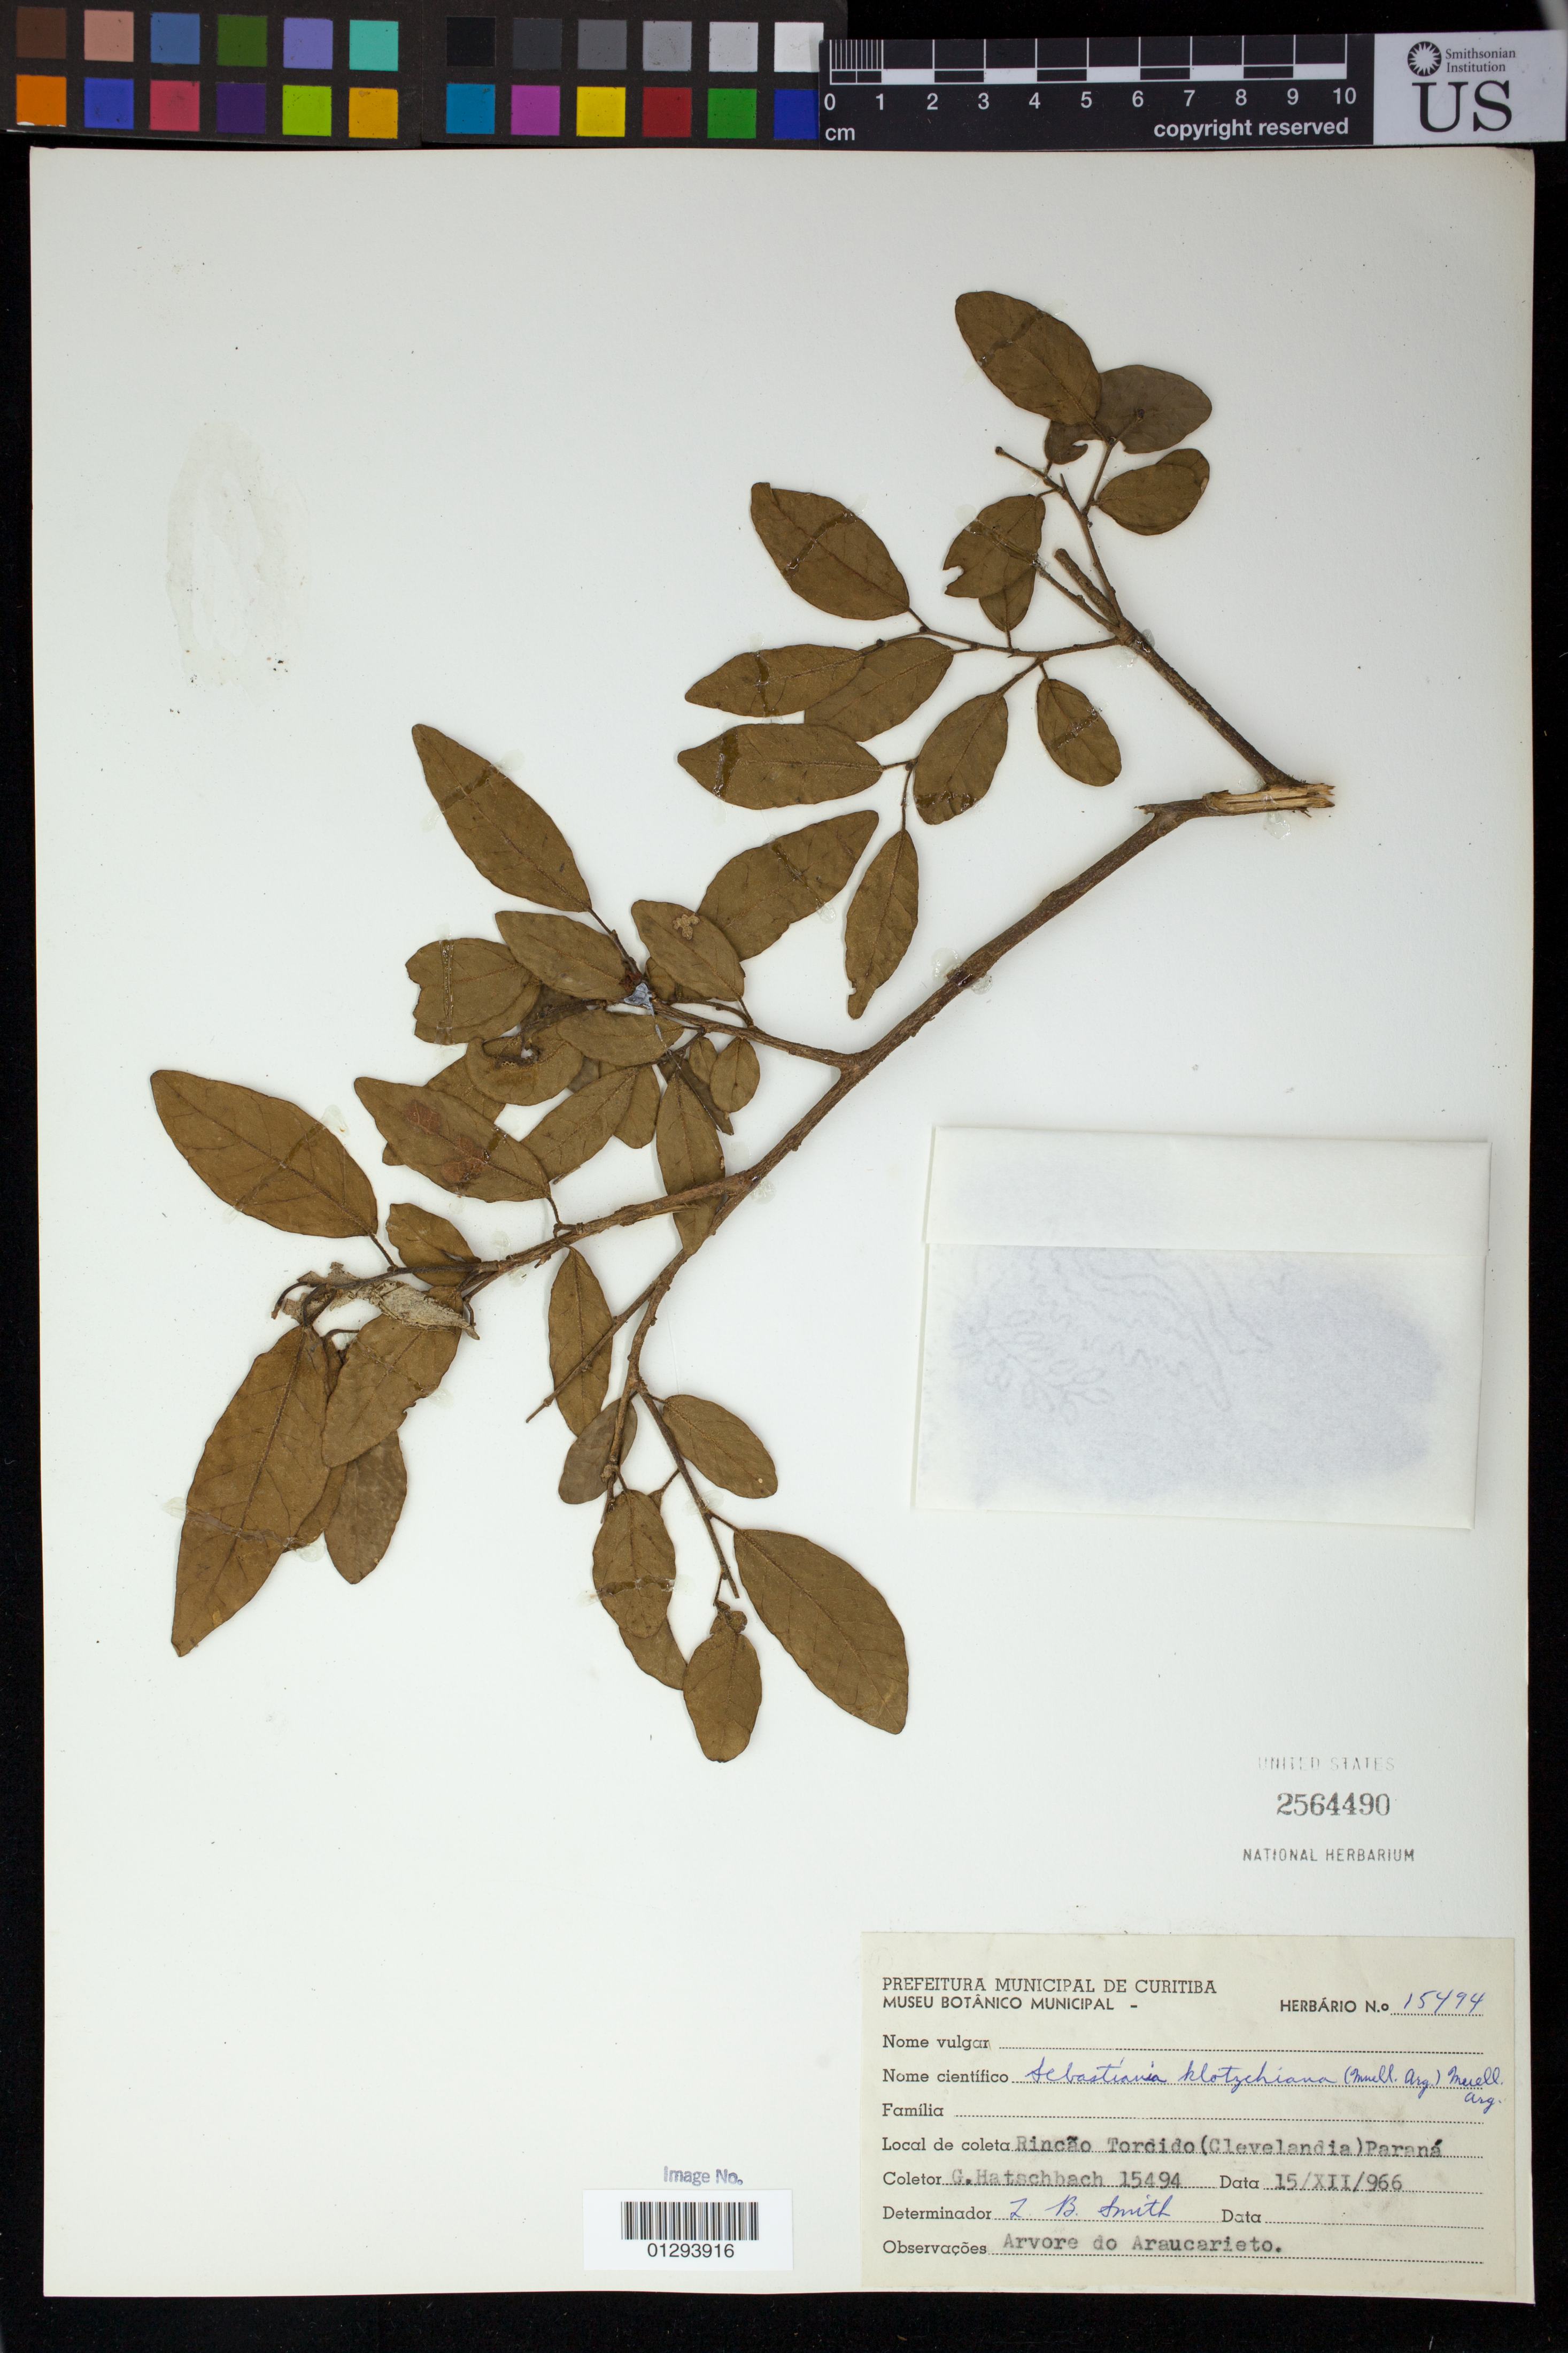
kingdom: Plantae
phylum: Tracheophyta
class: Magnoliopsida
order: Malpighiales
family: Euphorbiaceae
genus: Sebastiania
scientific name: Sebastiania commersoniana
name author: (Baill.) L.B. Sm. & Downs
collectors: G. Hatschbach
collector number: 15494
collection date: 1966-12-15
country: Brazil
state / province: Parana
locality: Rincao Torcido (Clevelandia)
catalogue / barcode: US 2564490